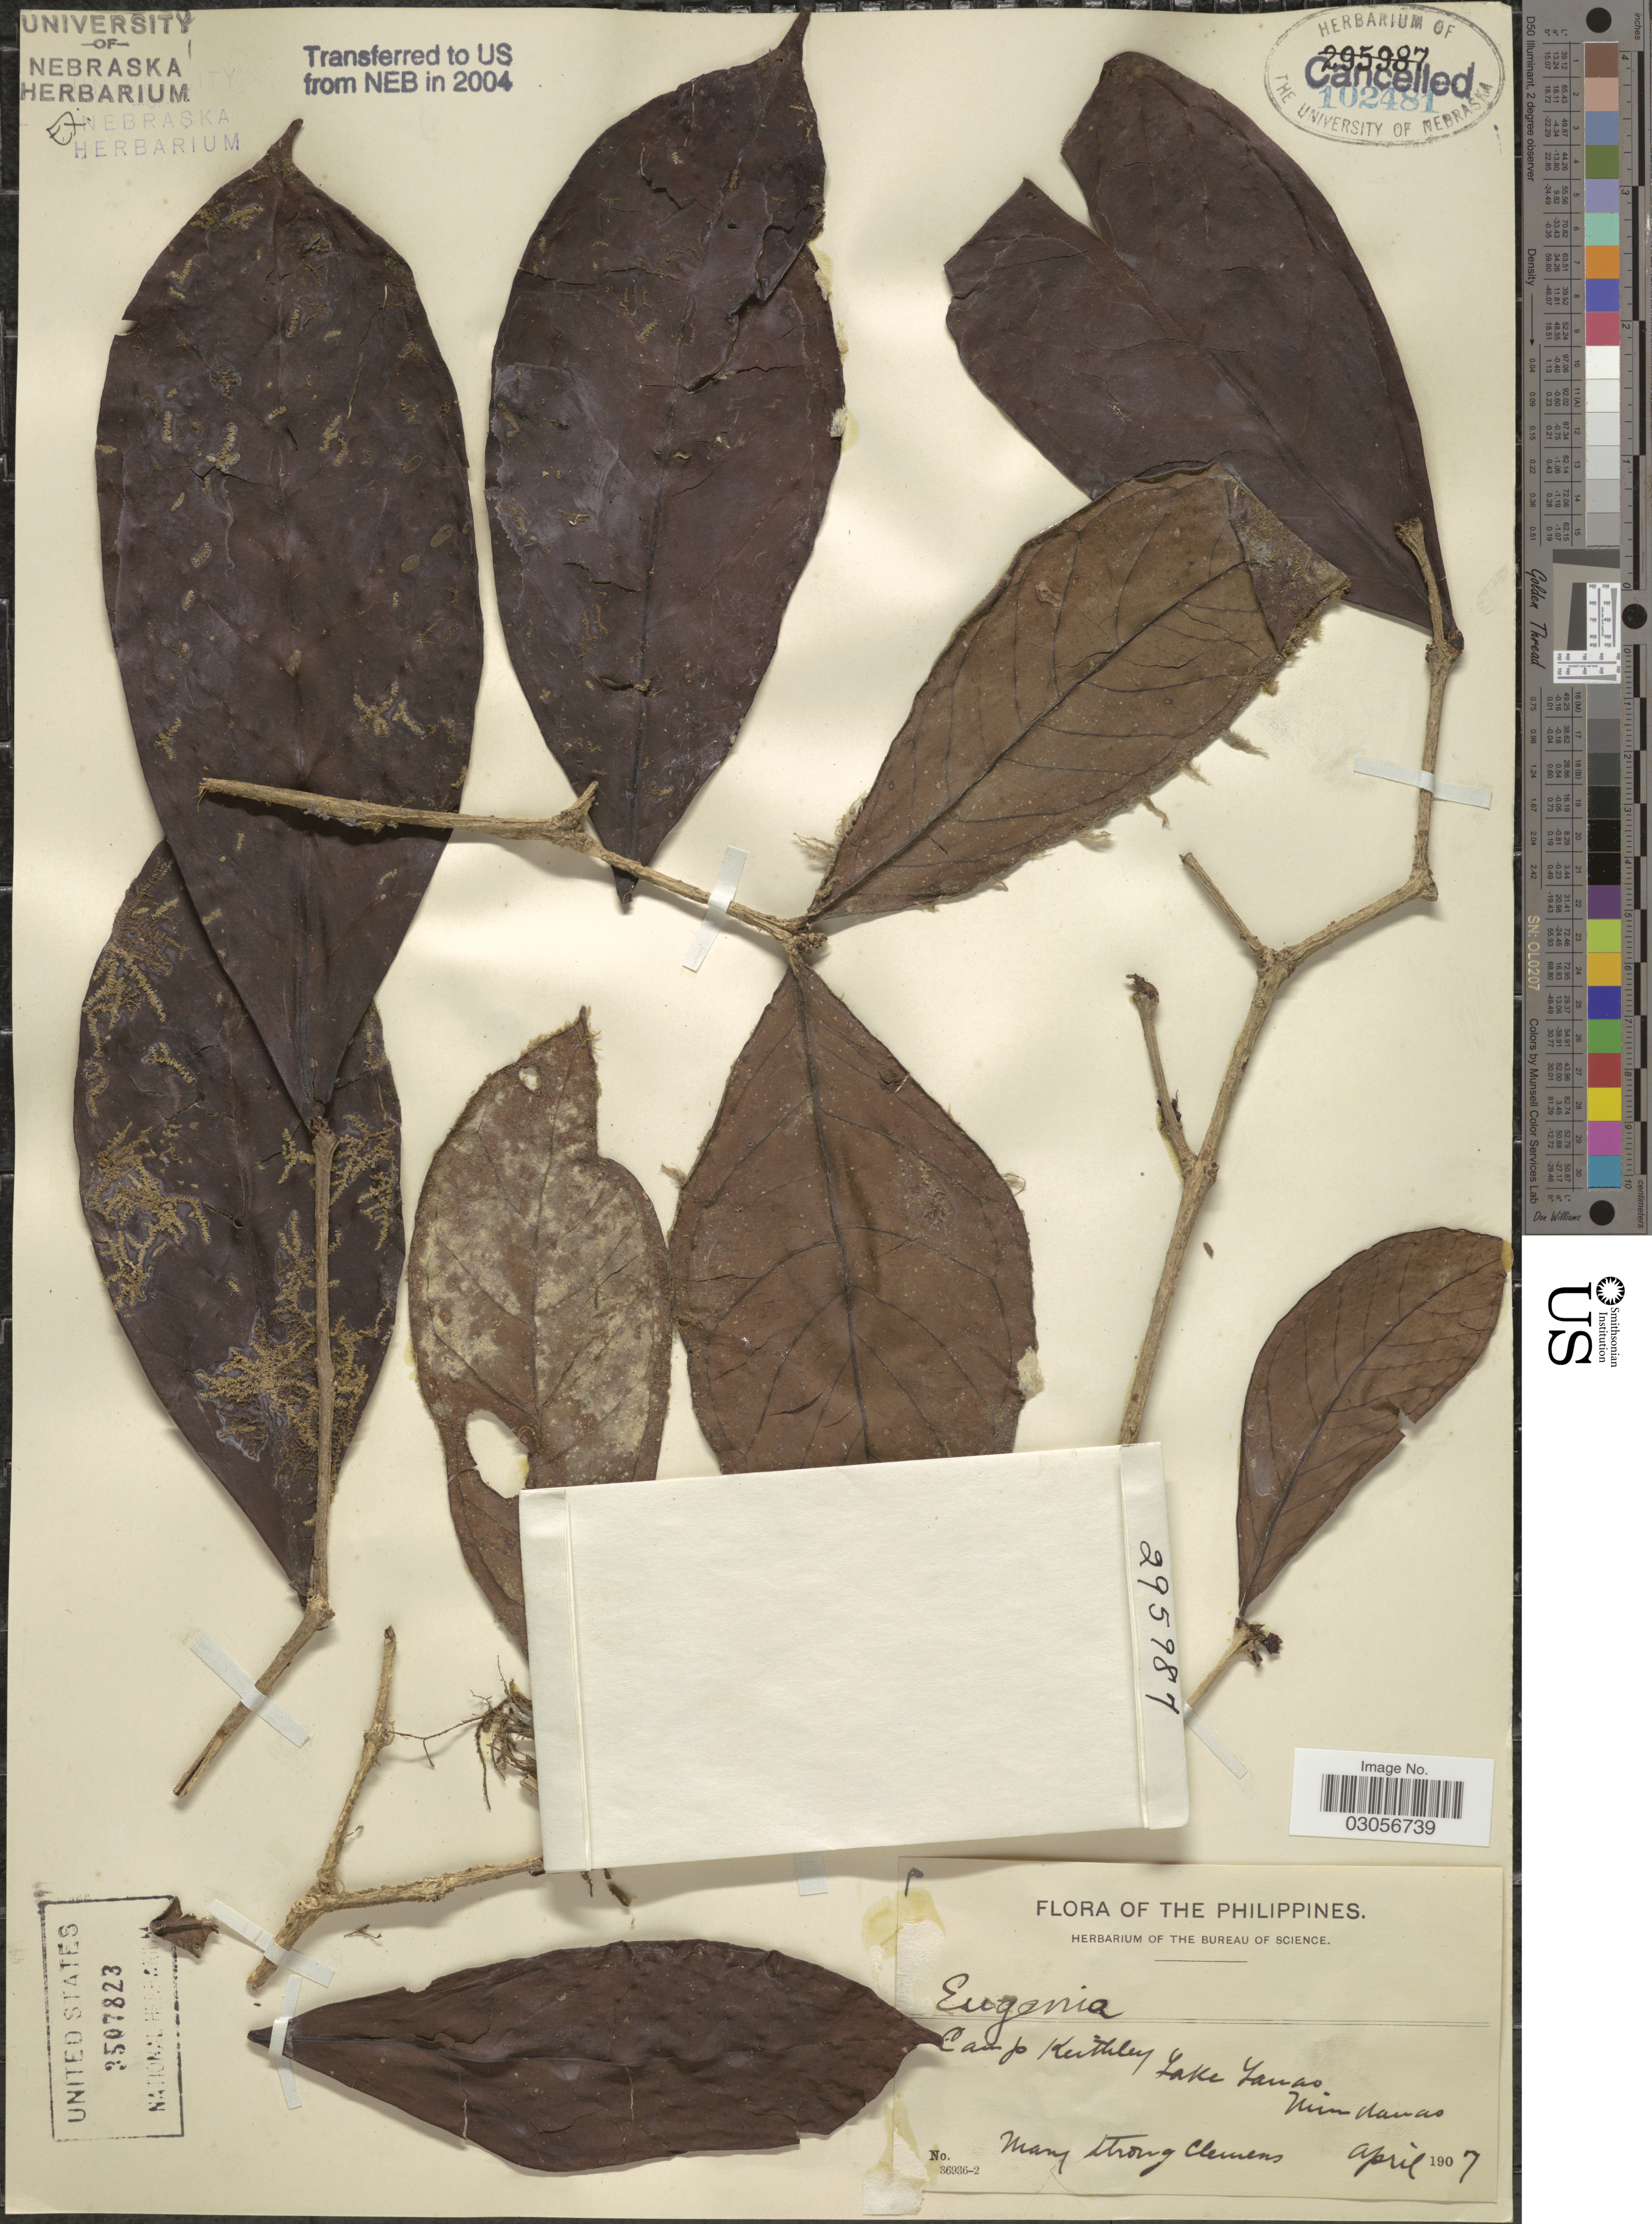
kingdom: Plantae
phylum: Tracheophyta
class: Magnoliopsida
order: Myrtales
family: Myrtaceae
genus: Syzygium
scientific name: Syzygium sp.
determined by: Strong, M. T., (US), Smithsonian Institution - National Museum of Natural History (UNITED STATES)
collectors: M. S. Clemens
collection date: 1907-04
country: Philippines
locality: Camp Keithley, Lake Lanao, Mindanao.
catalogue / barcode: US 3507823